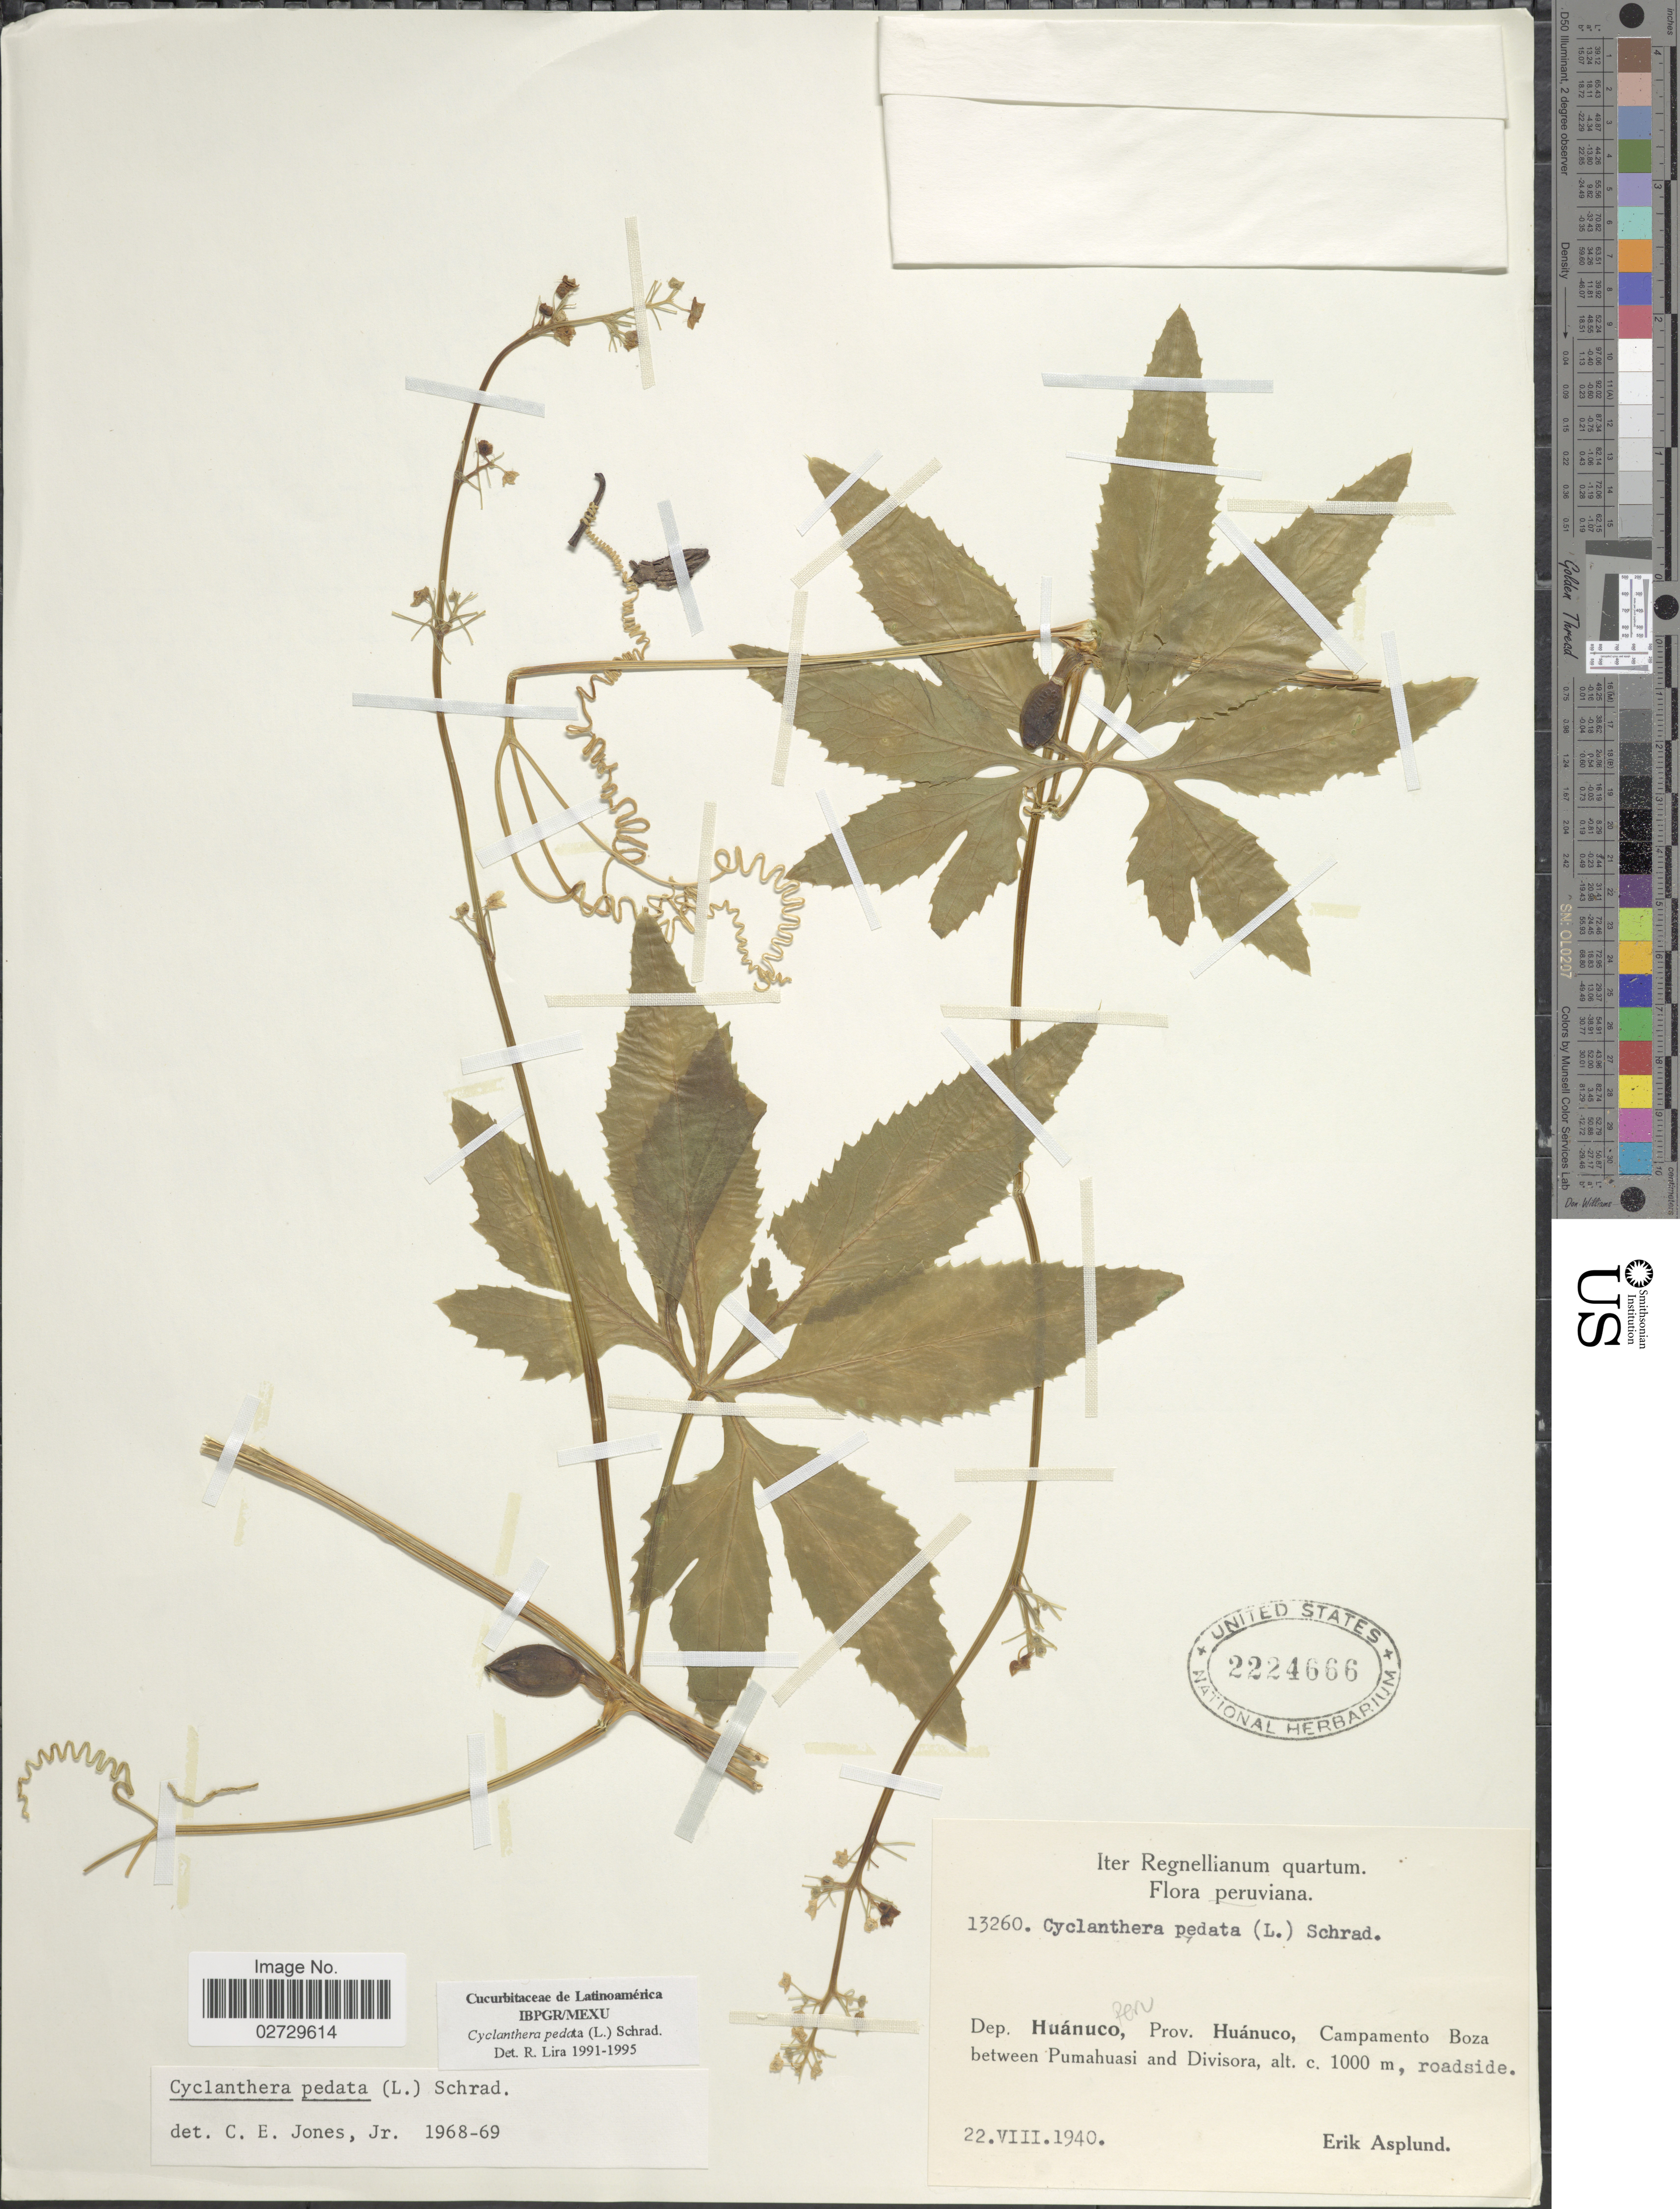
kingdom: Plantae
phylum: Tracheophyta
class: Magnoliopsida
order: Cucurbitales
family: Cucurbitaceae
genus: Cyclanthera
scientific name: Cyclanthera pedata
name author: (L.) Schrad.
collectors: E. Asplund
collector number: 13260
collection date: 1940-08-22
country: Peru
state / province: Huánuco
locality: Dep. Huanuco, Prov. Huanuco, Campamento Boza between Pumahuasi and Divisora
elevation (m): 1000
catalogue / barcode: US 2224666